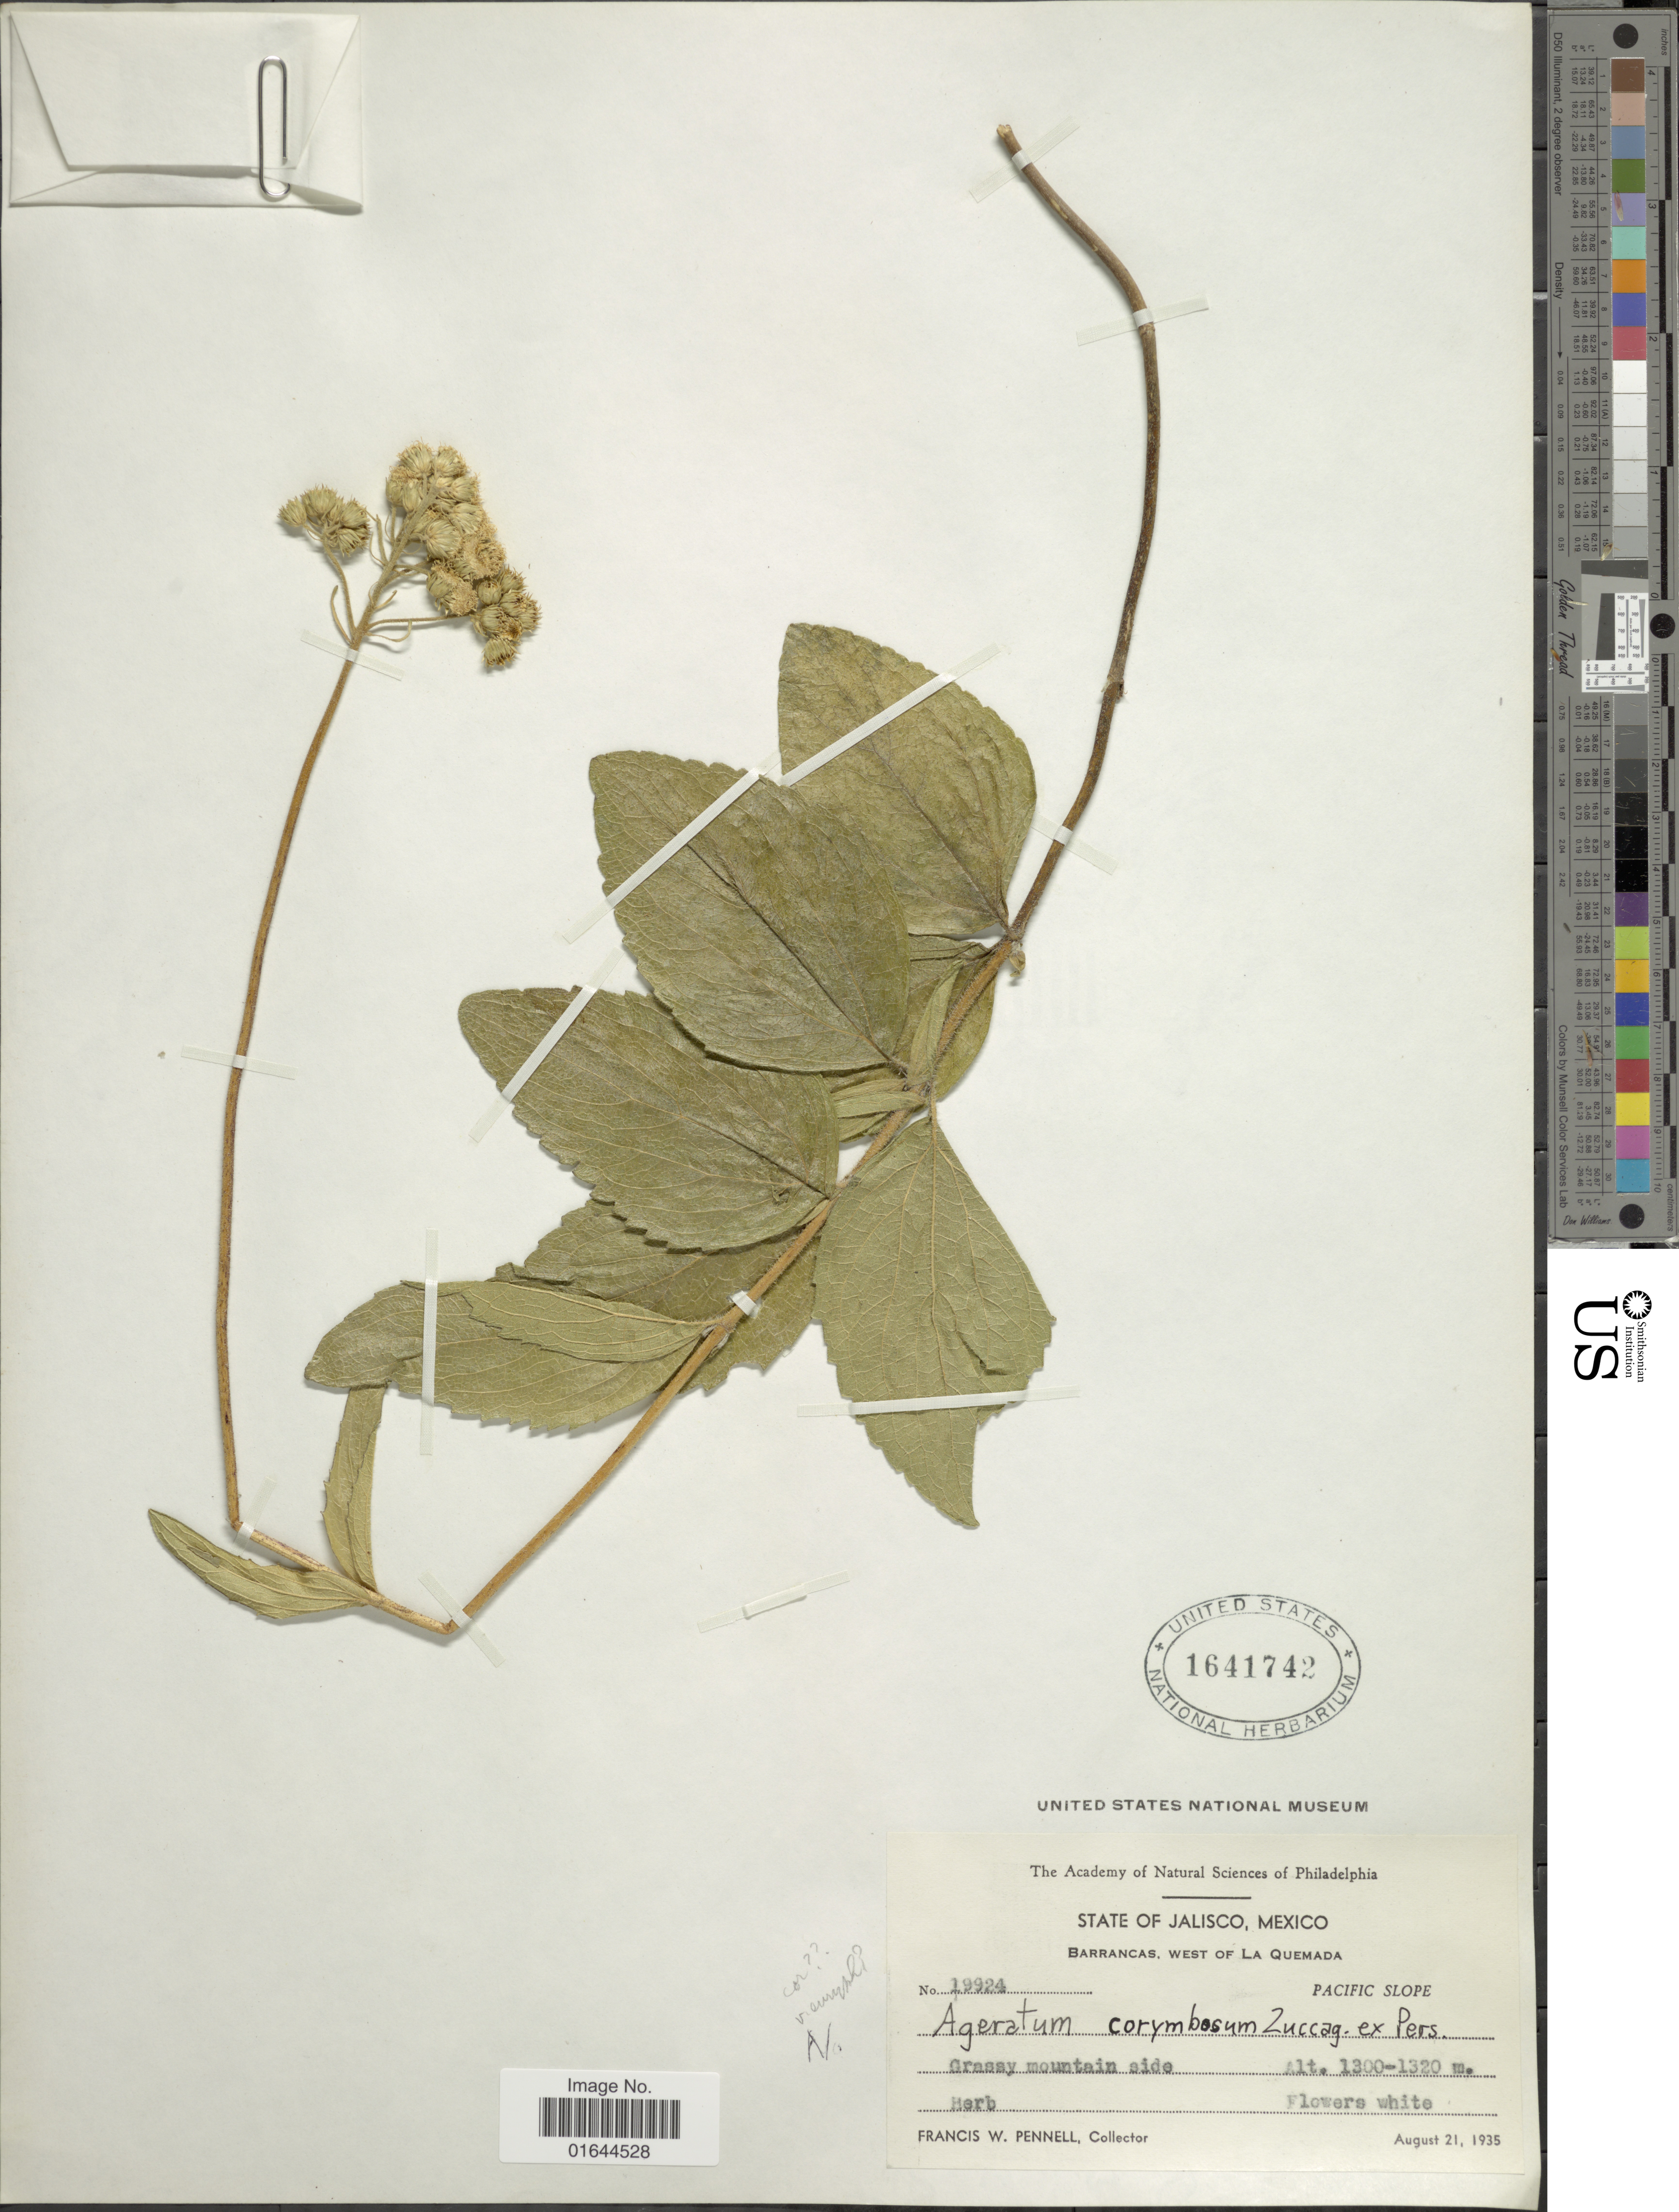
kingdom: Plantae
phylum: Tracheophyta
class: Magnoliopsida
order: Asterales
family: Asteraceae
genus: Ageratum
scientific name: Ageratum corymbosum f. corymbosum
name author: Zuccagni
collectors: F. W. Pennell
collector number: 19924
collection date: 1935-08-21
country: Mexico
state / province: Jalisco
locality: State of Jalisco, Mexico, Barrancas, west of La Quemada. Pacific Slope.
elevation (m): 1300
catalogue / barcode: US 1641742